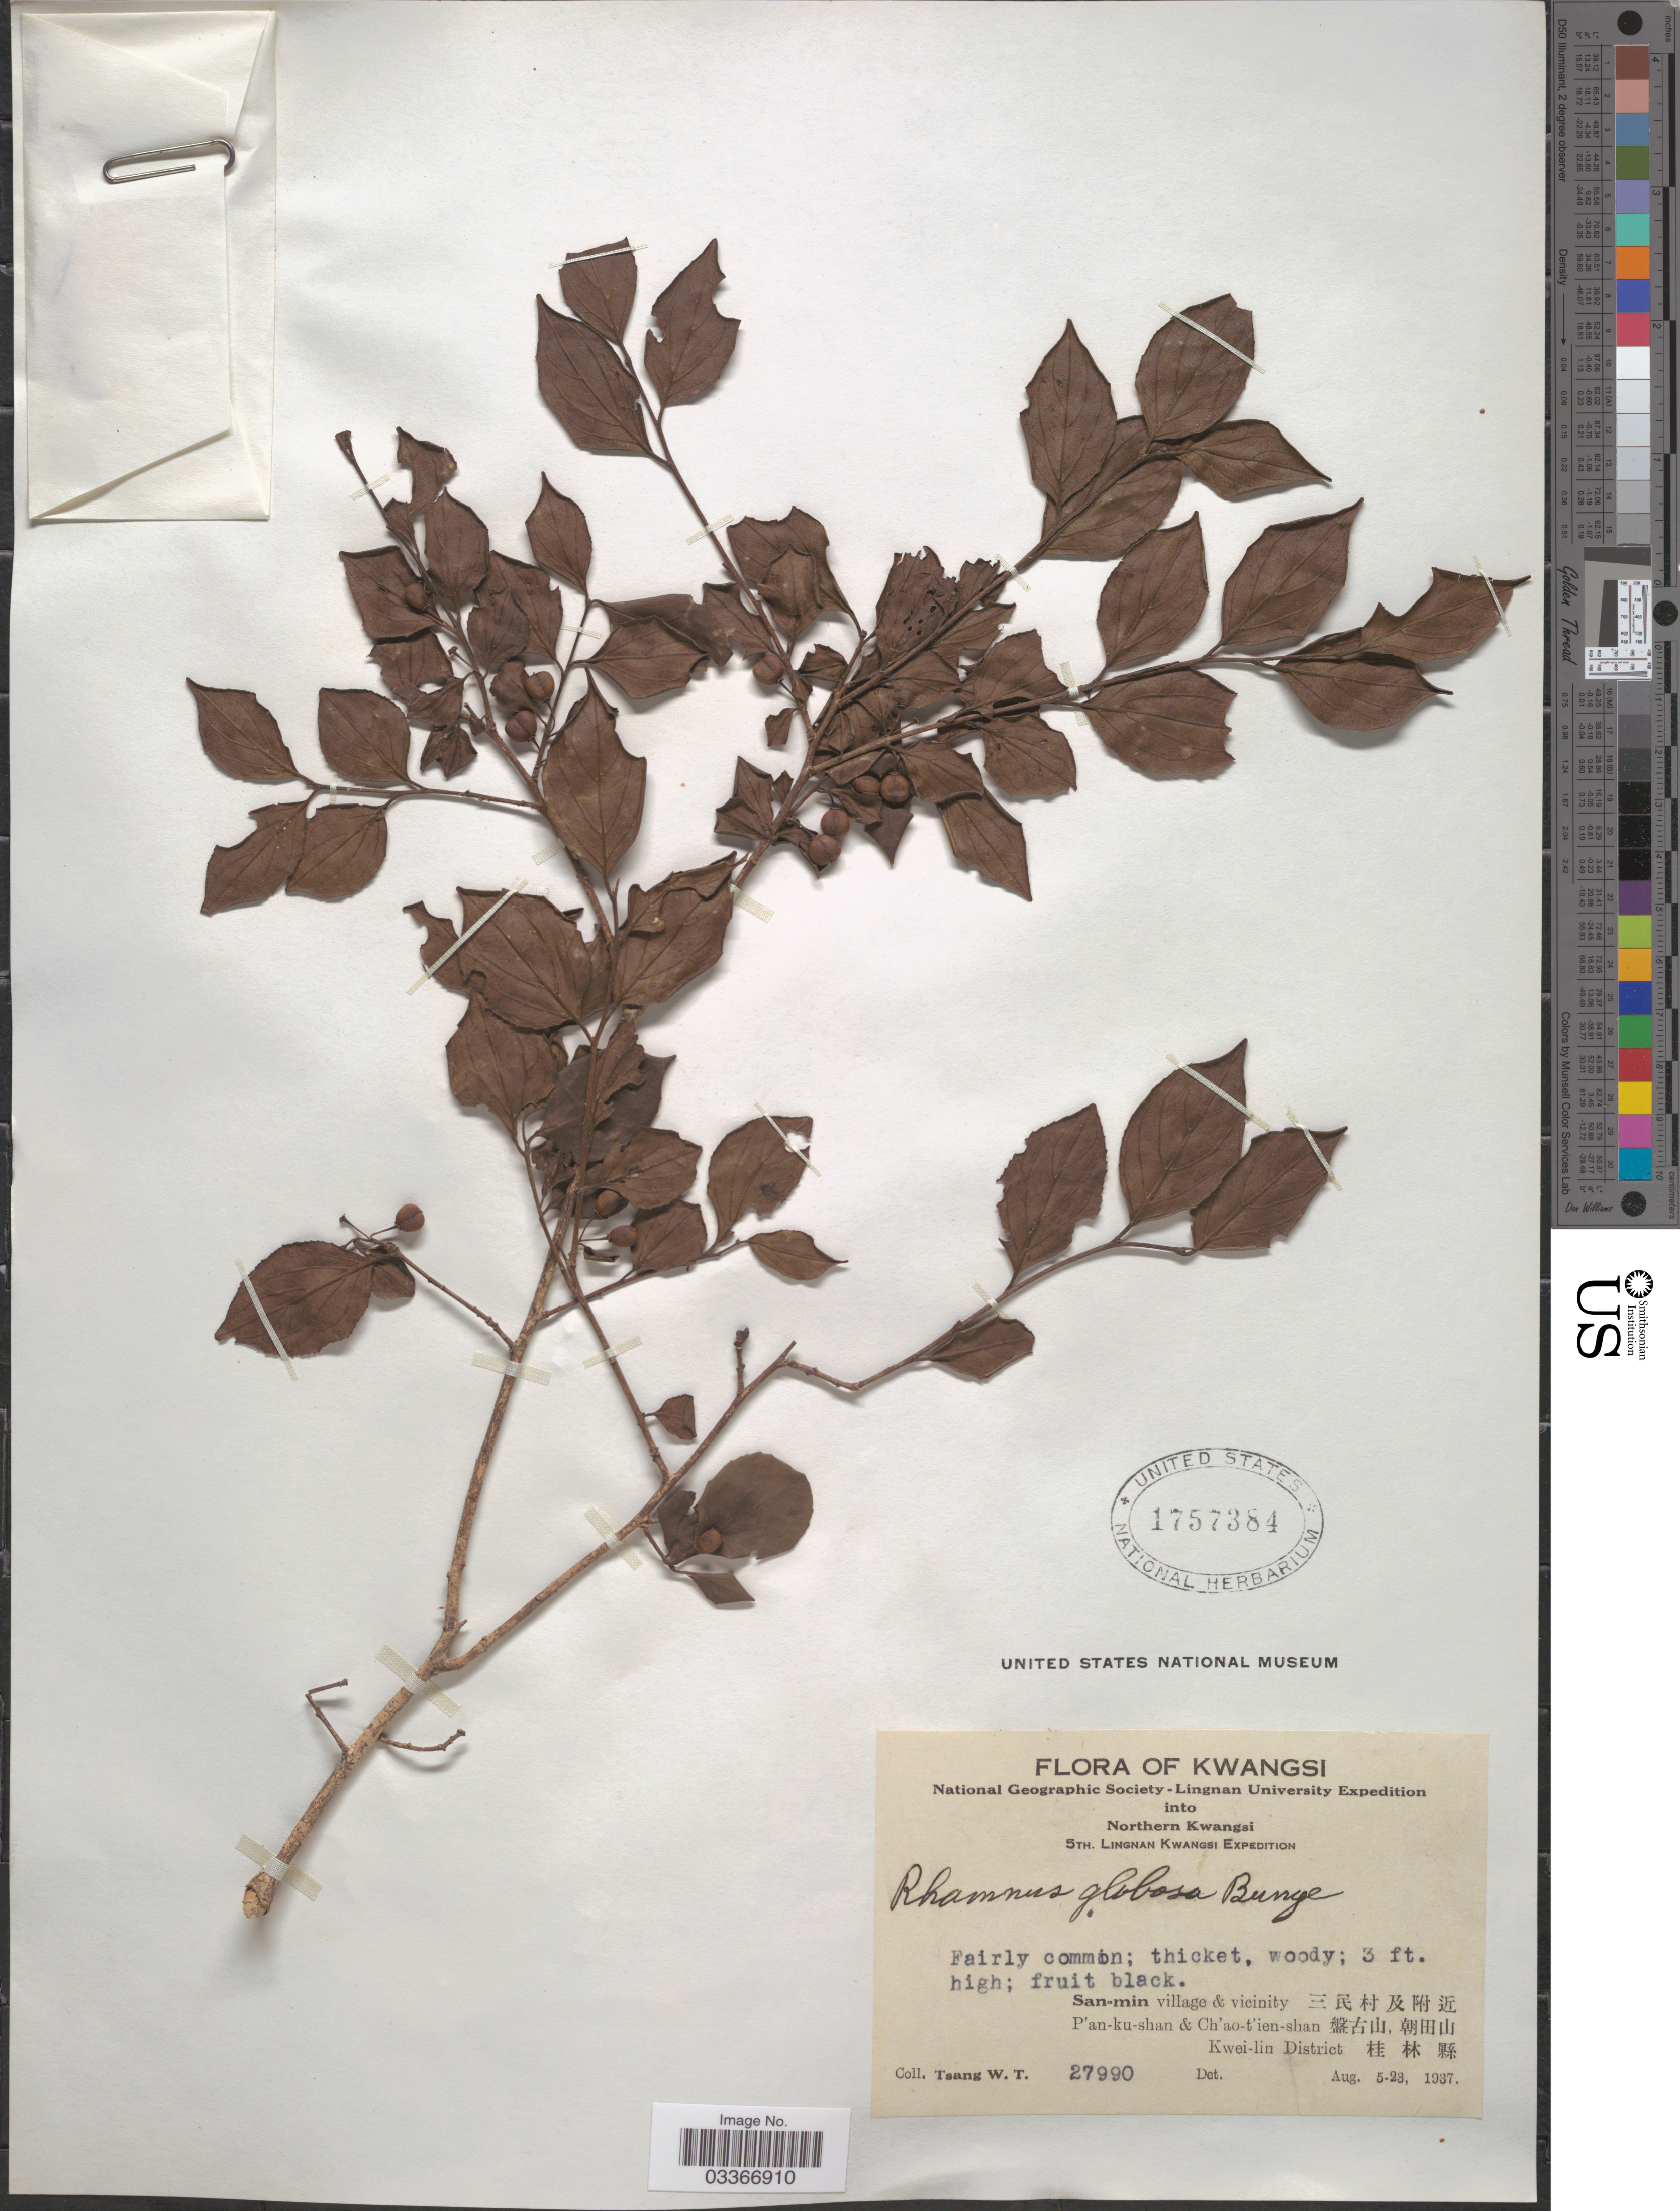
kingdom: Plantae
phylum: Tracheophyta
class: Magnoliopsida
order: Rosales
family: Rhamnaceae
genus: Rhamnus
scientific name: Rhamnus globosa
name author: Bunge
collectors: W. T. Tsang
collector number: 27990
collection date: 1937-08-05/1937-08-23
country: China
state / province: Guangxi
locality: San-min village & vicinity P'an-ku-shan & Ch'ao-t'ien-shan Kwei-lin District .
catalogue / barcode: US 1757384